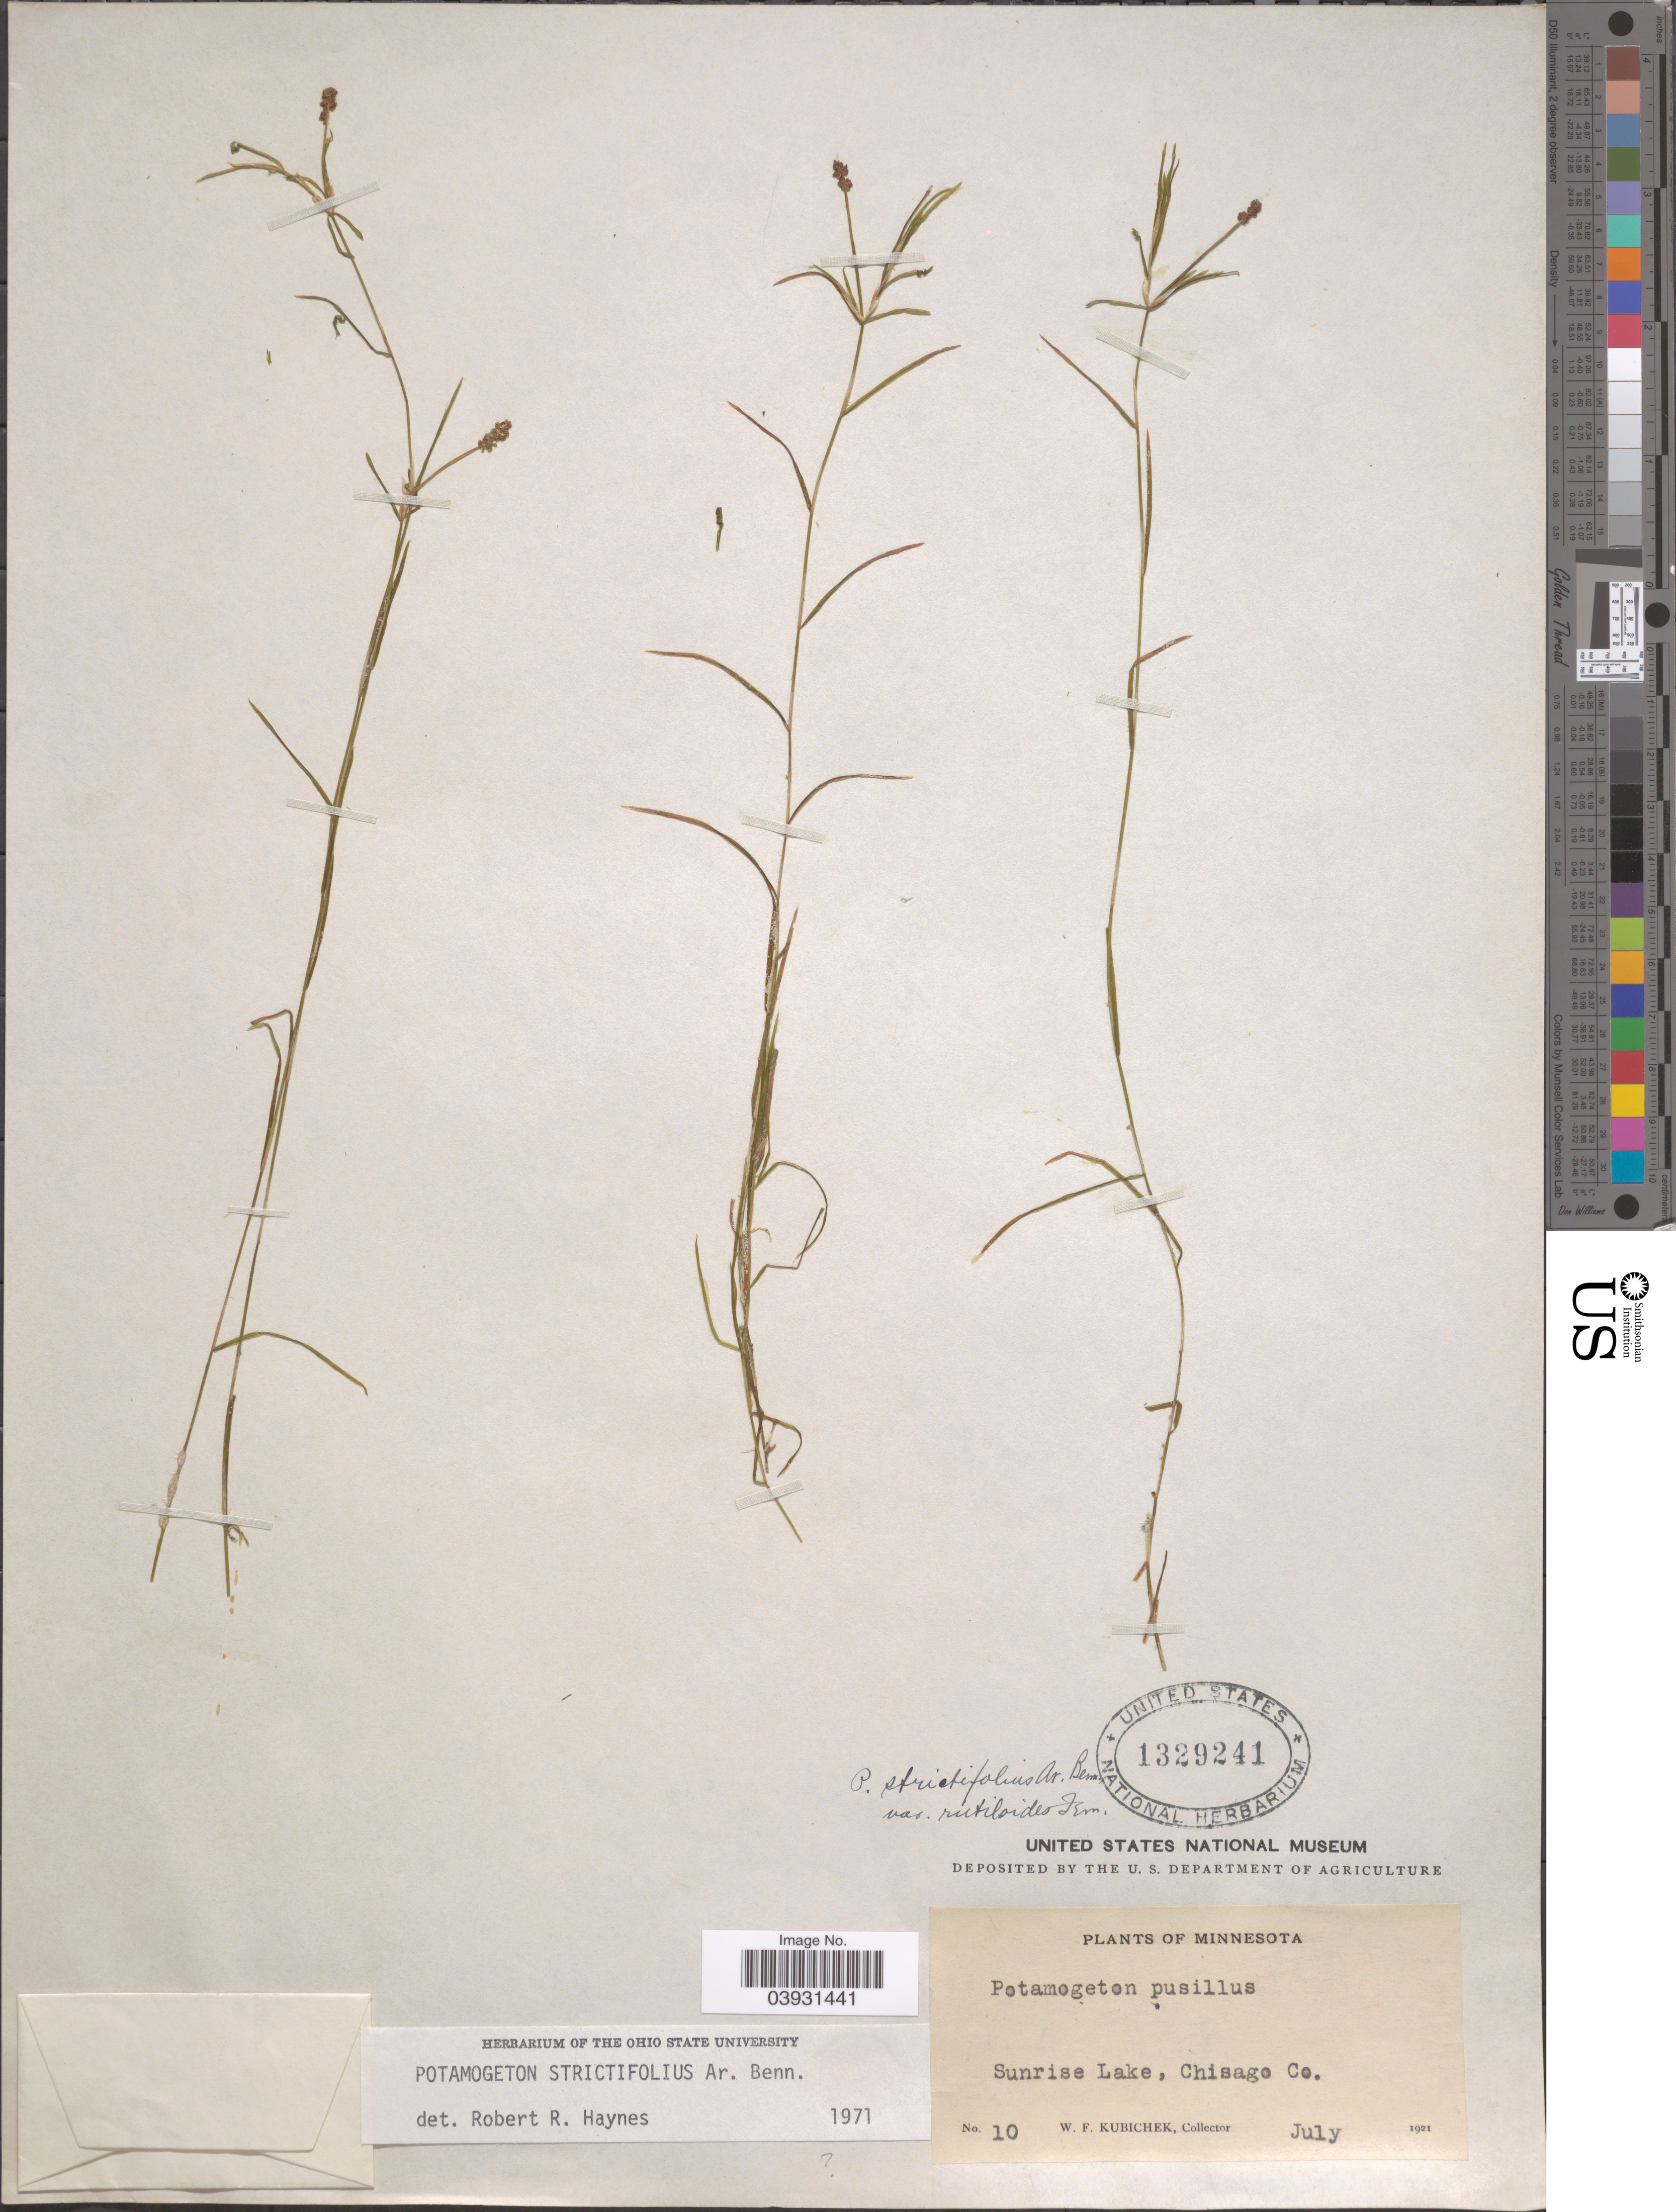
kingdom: Plantae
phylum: Tracheophyta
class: Liliopsida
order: Alismatales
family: Potamogetonaceae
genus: Potamogeton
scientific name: Potamogeton strictifolius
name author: A. Benn.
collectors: W. Kubichek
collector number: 10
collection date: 1921-07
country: United States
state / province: Minnesota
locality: Sunrise Lake, Chisago Co.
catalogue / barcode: US 1329241